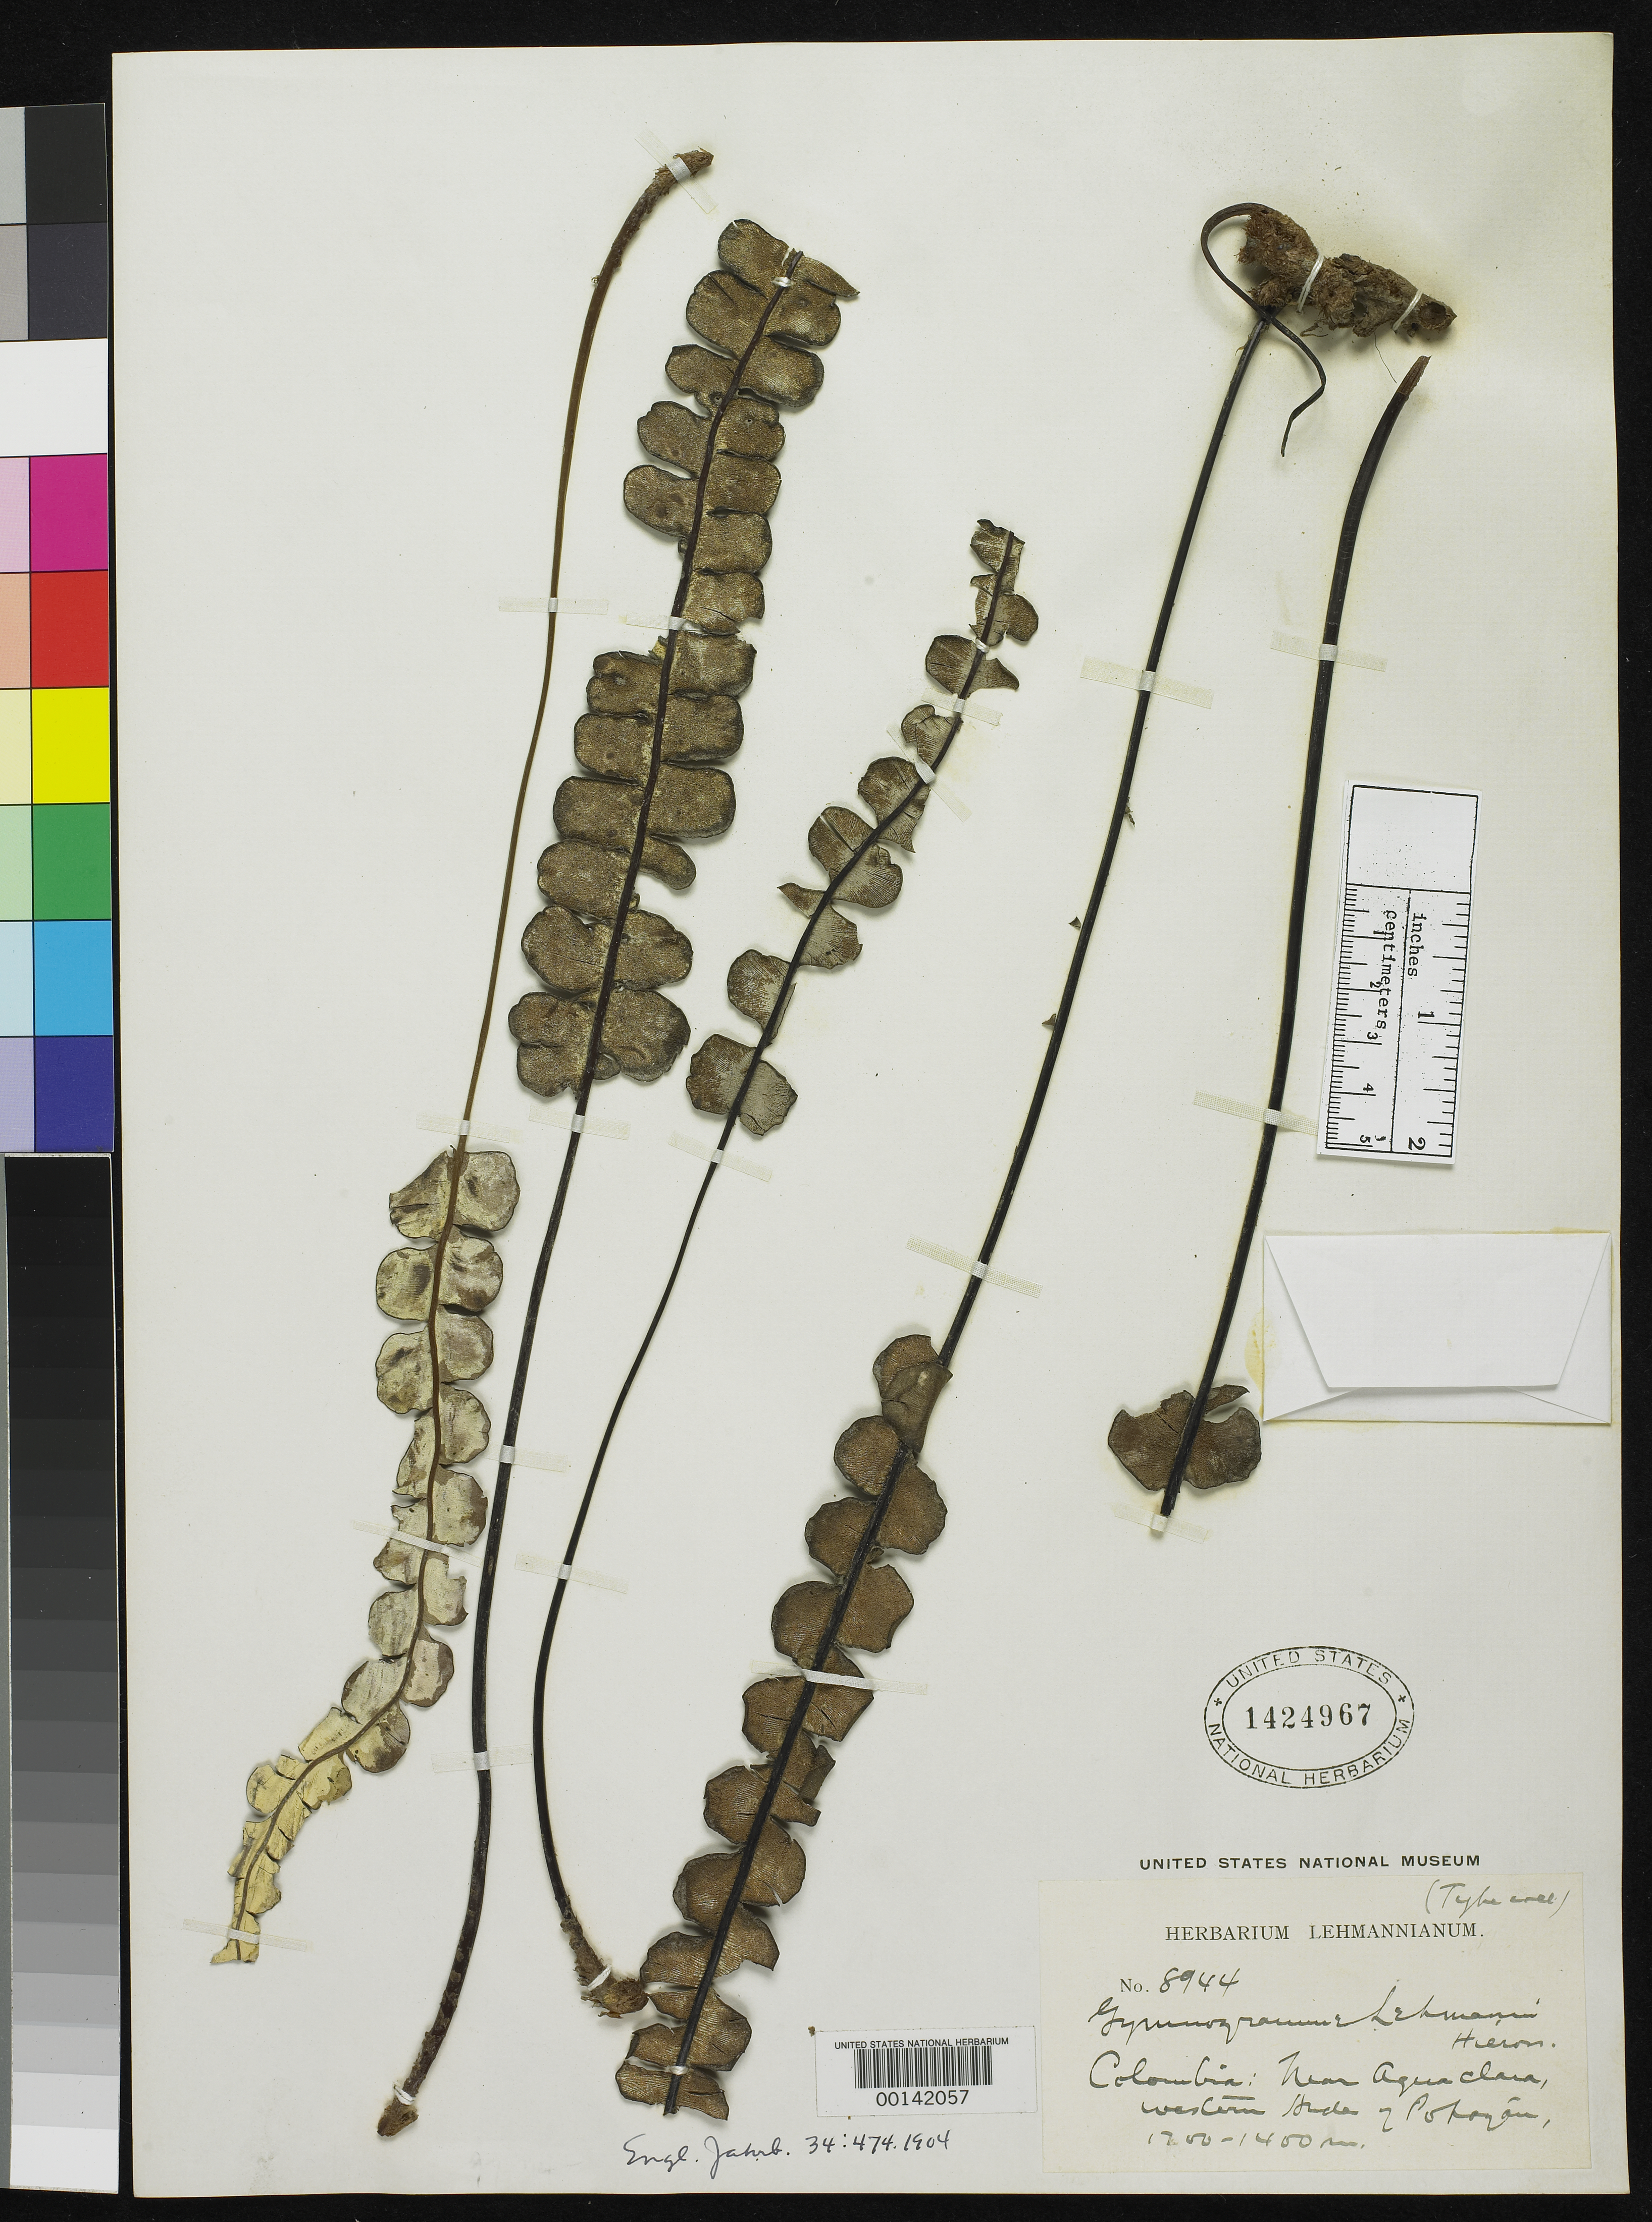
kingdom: Plantae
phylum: Tracheophyta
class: Polypodiopsida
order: Polypodiales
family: Pteridaceae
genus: Gymnogramma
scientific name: Gymnogramma lehmannii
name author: Hieron.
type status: Isotype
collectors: F. C. Lehmann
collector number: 8944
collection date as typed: Dec 1899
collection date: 1899-12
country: Colombia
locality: Prope Aguaclara [Near Aguaclara].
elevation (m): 1200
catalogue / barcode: US 1424967